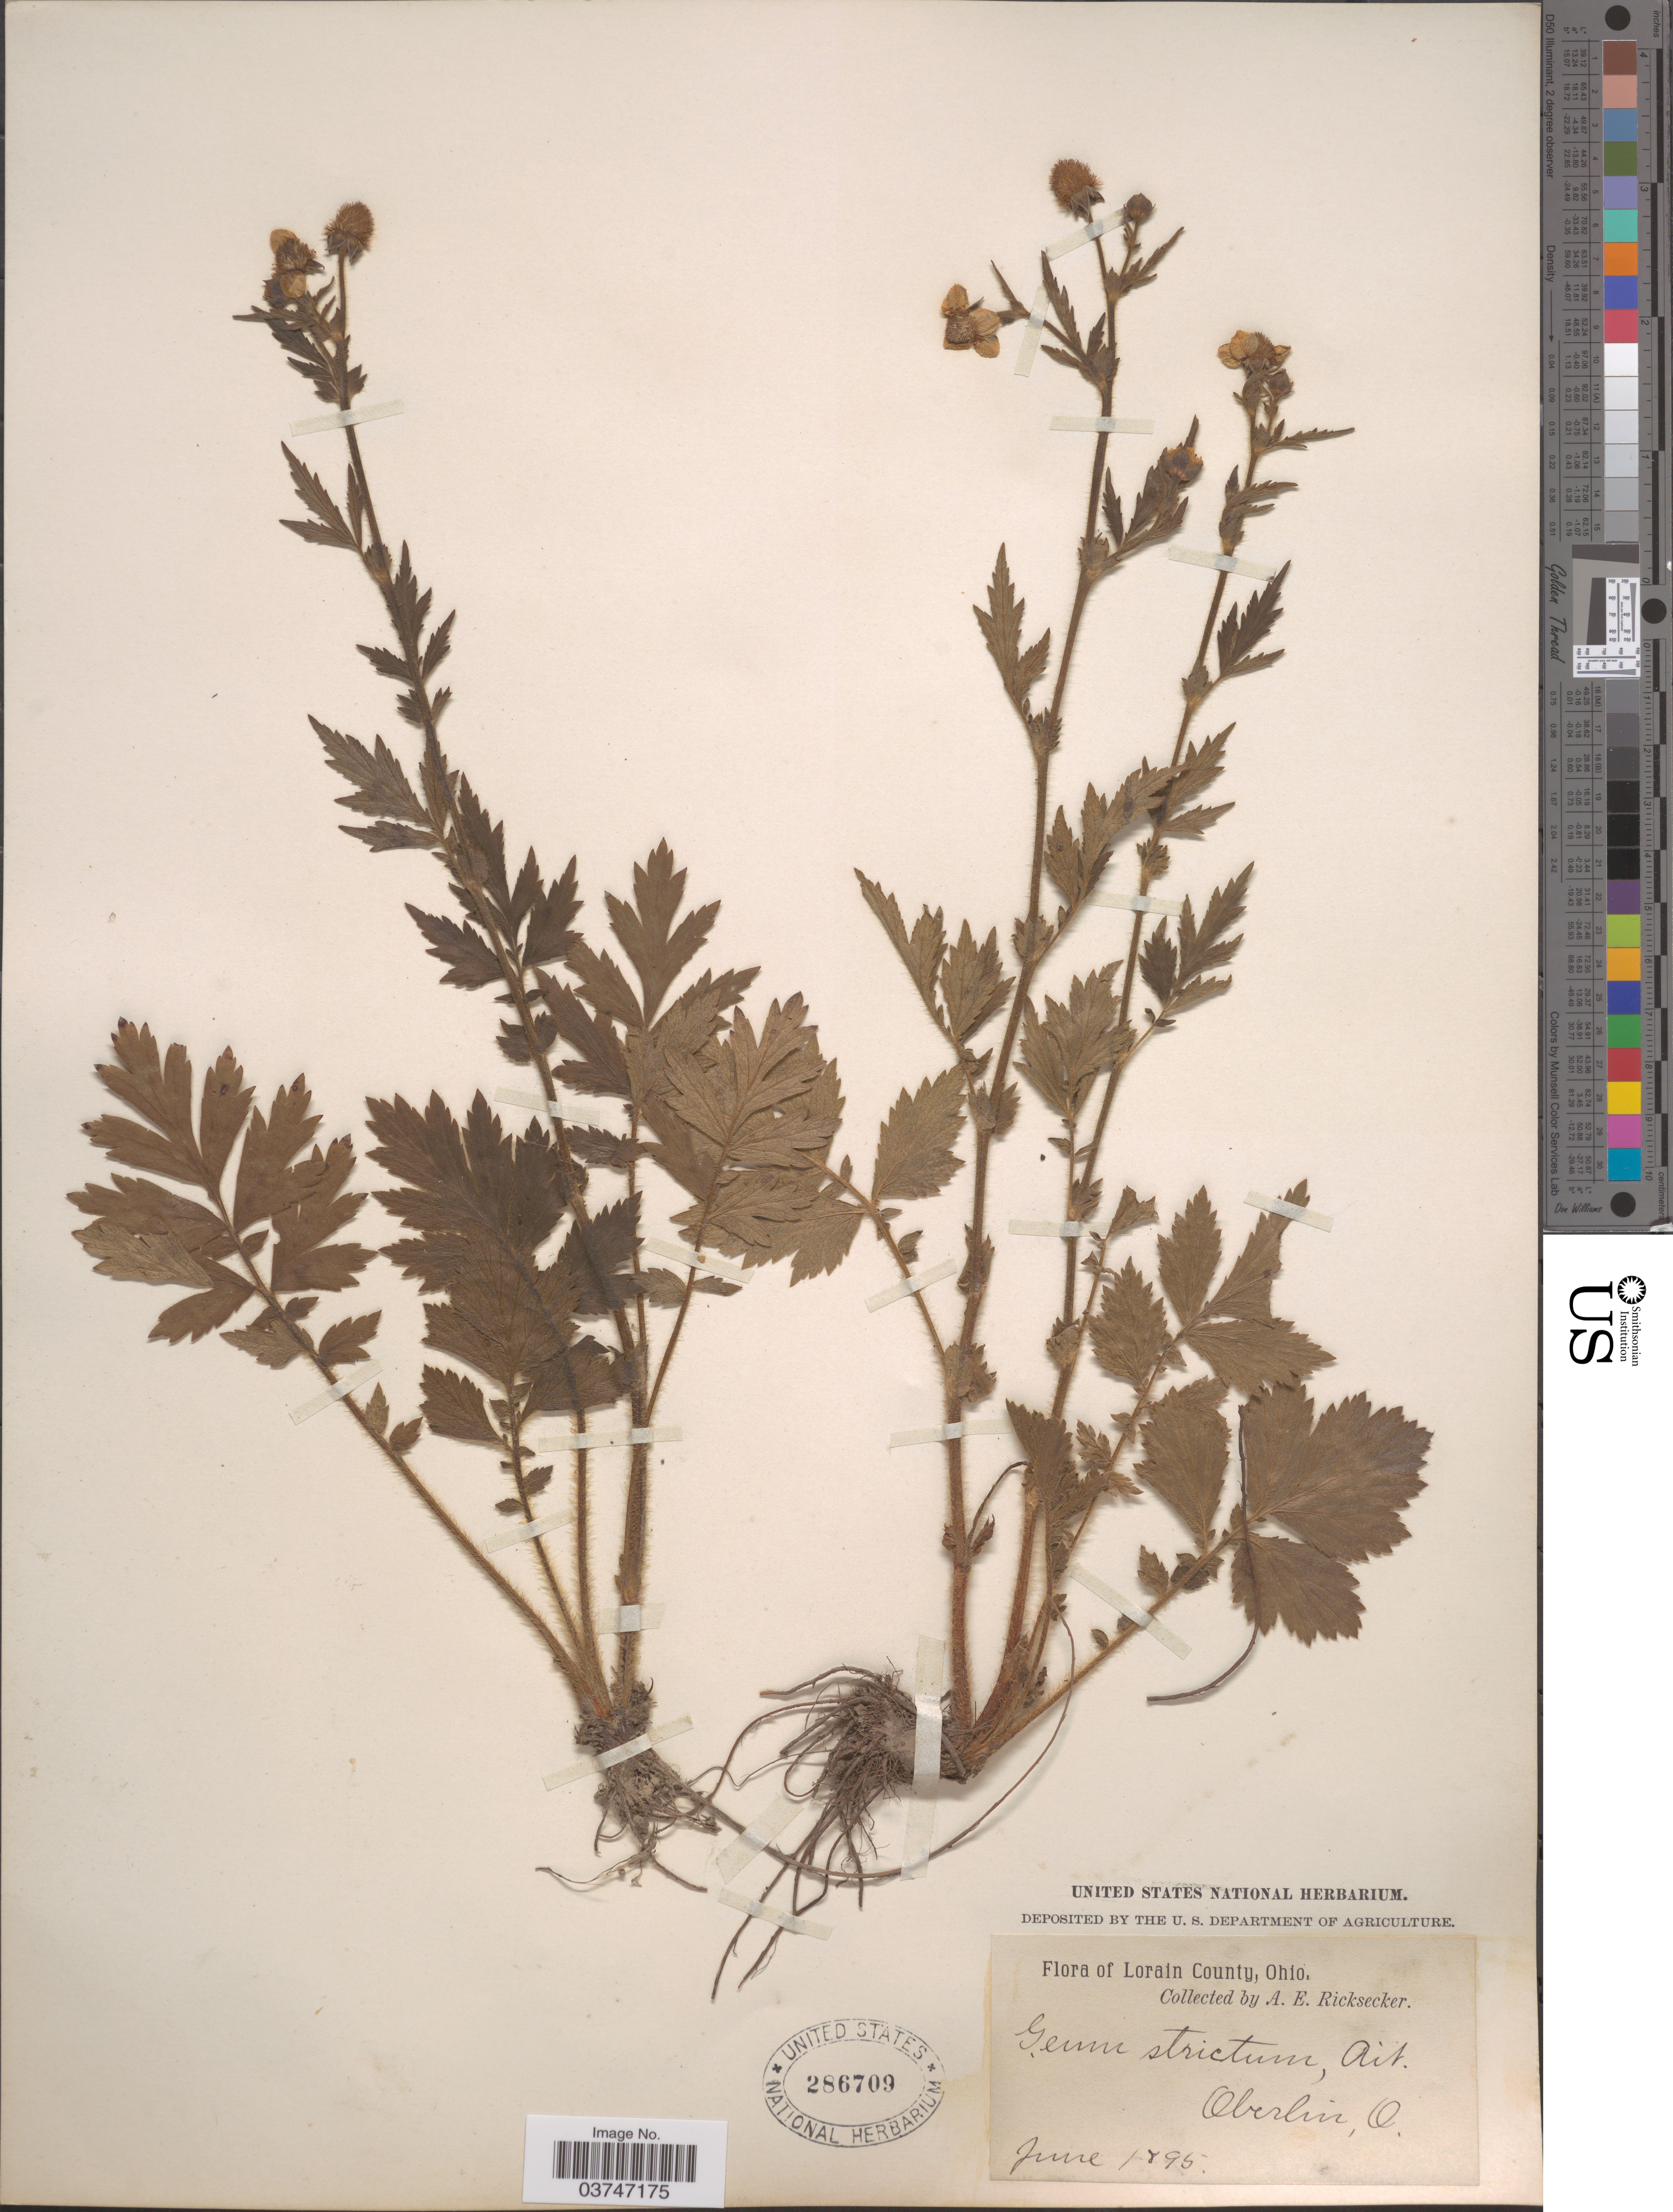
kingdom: Plantae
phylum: Tracheophyta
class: Magnoliopsida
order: Rosales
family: Rosaceae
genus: Geum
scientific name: Geum aleppicum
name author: Jacq.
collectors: A. E. Ricksecker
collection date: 1895-06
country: United States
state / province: Ohio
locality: Lorain County. Oberlin.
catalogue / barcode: US 286709